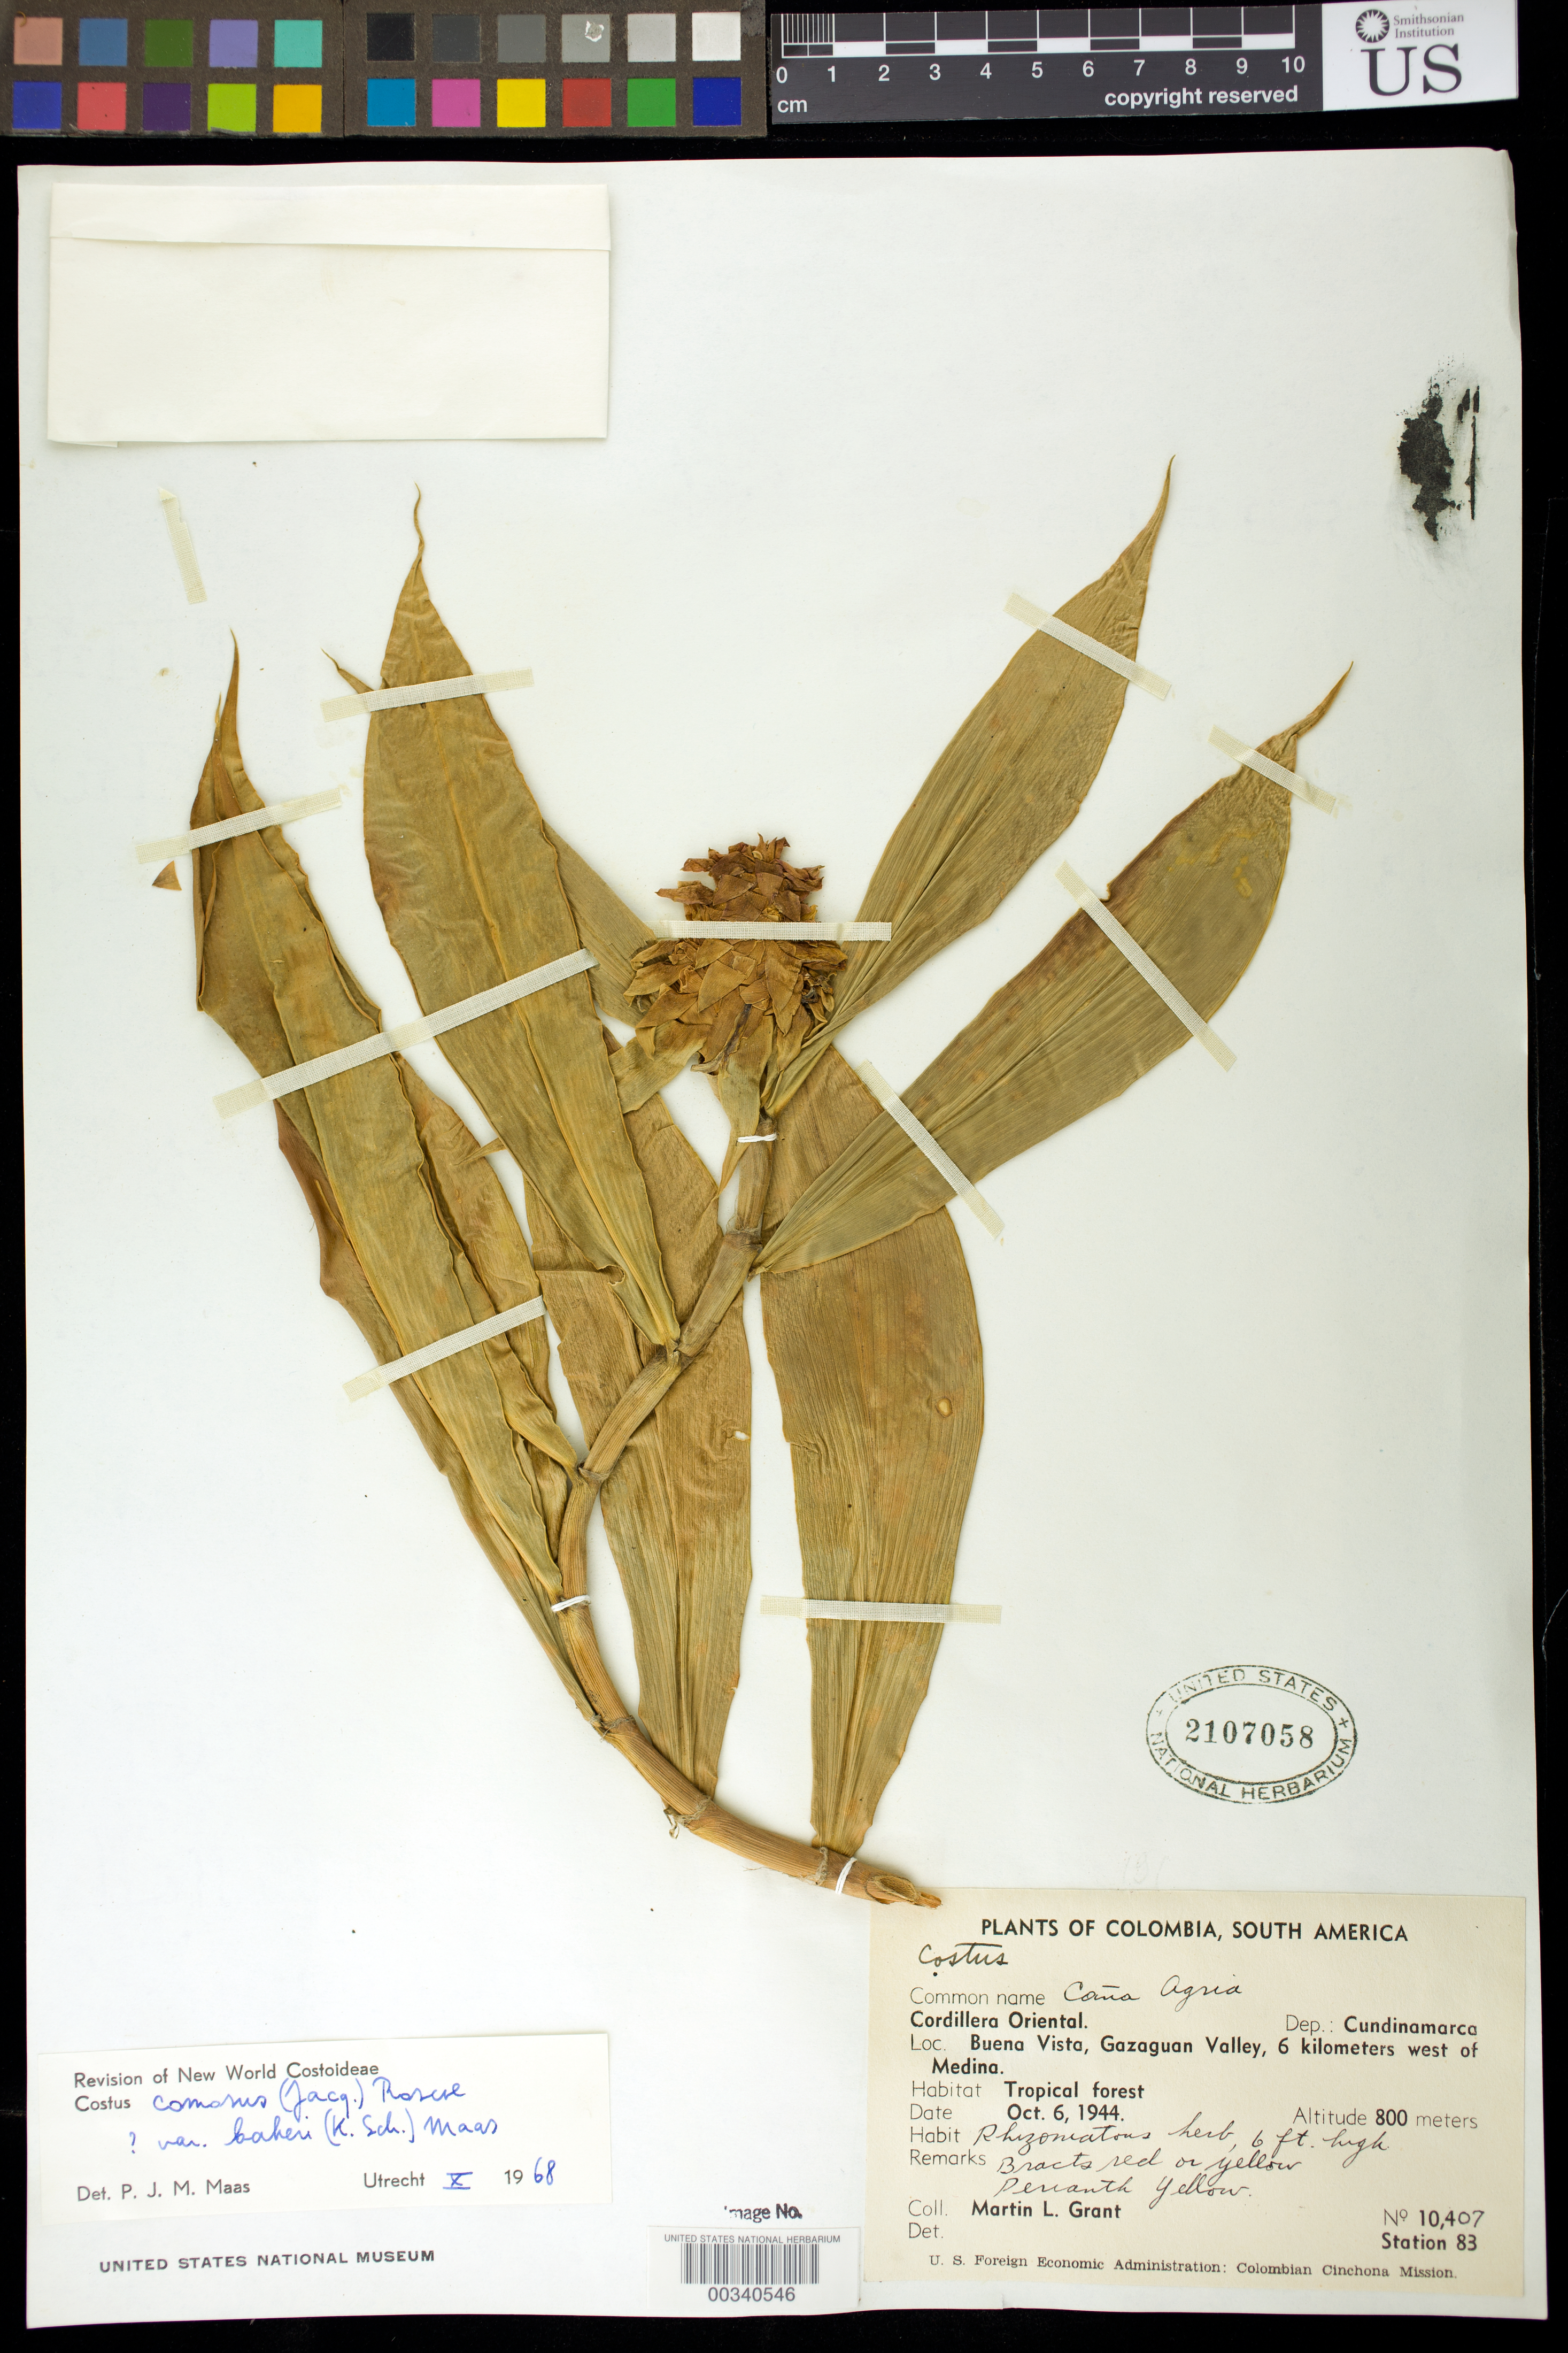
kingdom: Plantae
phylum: Tracheophyta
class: Liliopsida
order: Zingiberales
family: Costaceae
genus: Costus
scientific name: Costus comosus var. bakeri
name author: (K. Schum.) Maas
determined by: Maas, Paul J. M.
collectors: M. L. Grant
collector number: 10407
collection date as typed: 06 Oct 1944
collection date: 1944-10-06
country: Colombia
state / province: Cundinamarca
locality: Cordillera Oriental, Buena Vista, Gazaguan Valley, 6 km W of Medina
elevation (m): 800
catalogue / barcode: US 2107058